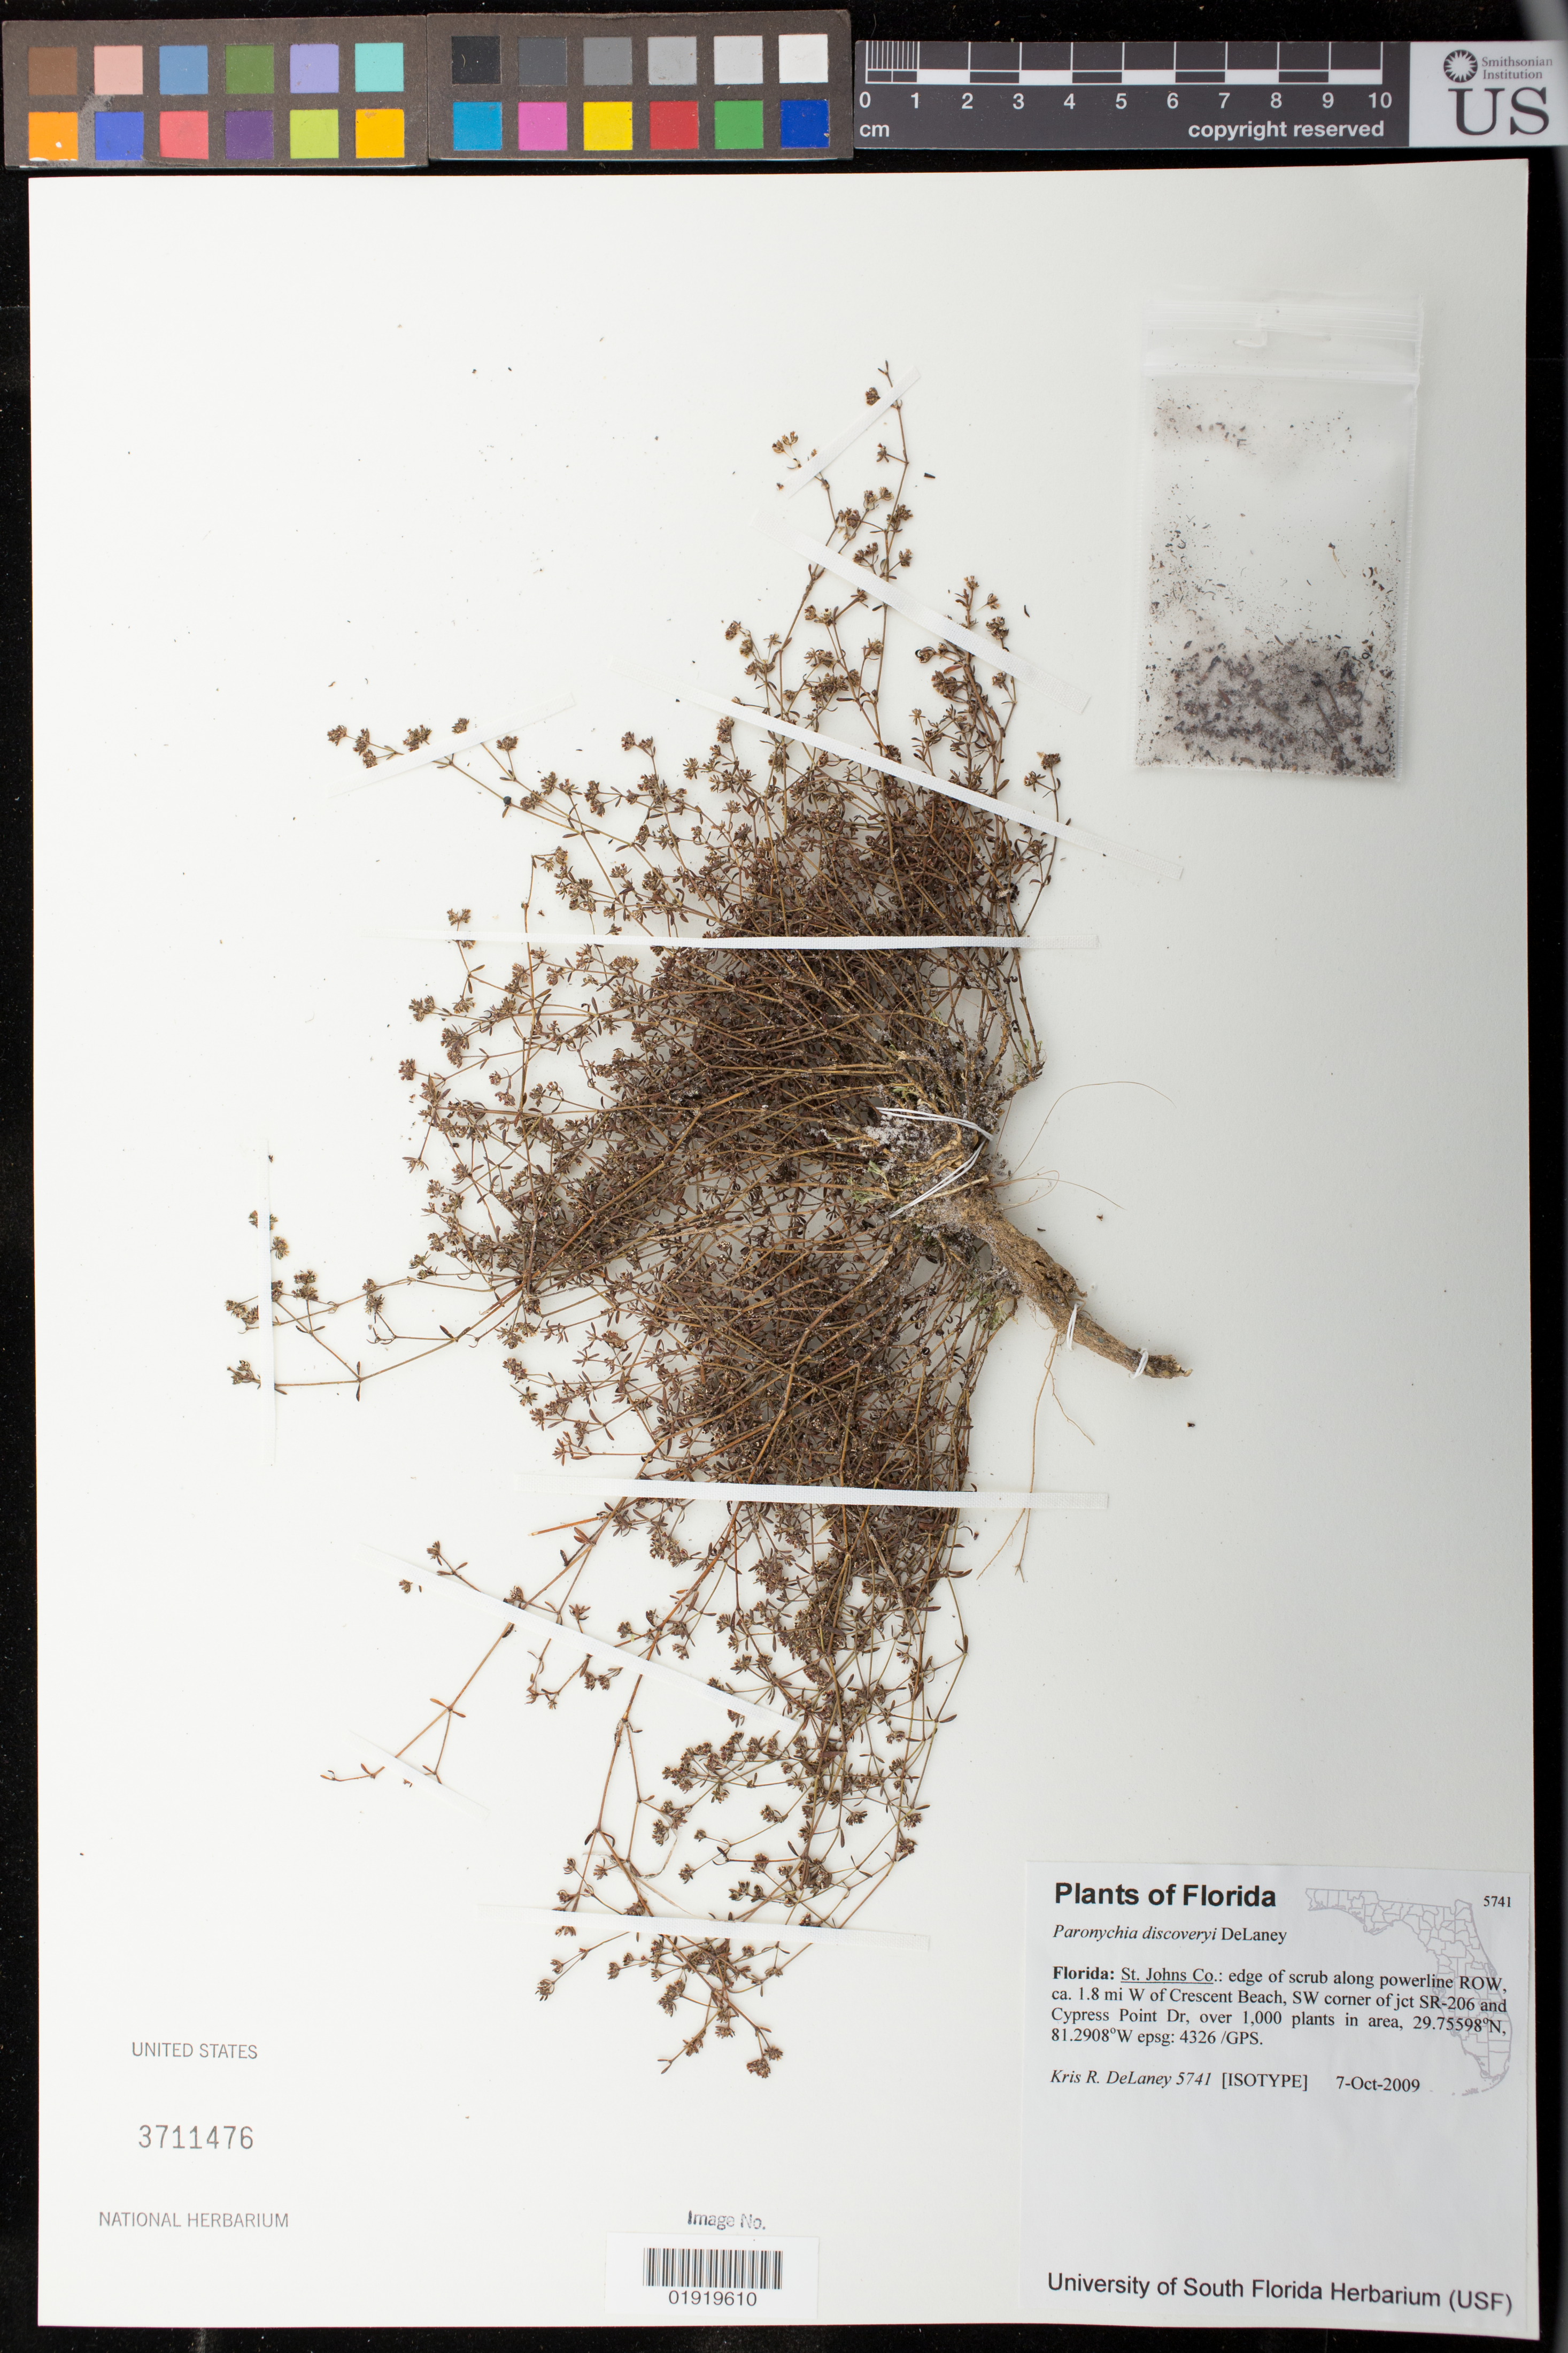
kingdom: Plantae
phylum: Tracheophyta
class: Magnoliopsida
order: Caryophyllales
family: Caryophyllaceae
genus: Paronychia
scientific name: Paronychia discoveryi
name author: DeLaney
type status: Isotype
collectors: K. R. DeLaney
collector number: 5741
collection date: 2009-10-07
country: United States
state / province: Florida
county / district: St. Johns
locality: St. Johns Co.: edge of scrub along powerline ROW, ca. 1.8 mi W of Crescent Beach, SW corner of jct SR-206 and Cypress Point Dr.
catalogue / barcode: US 3711476